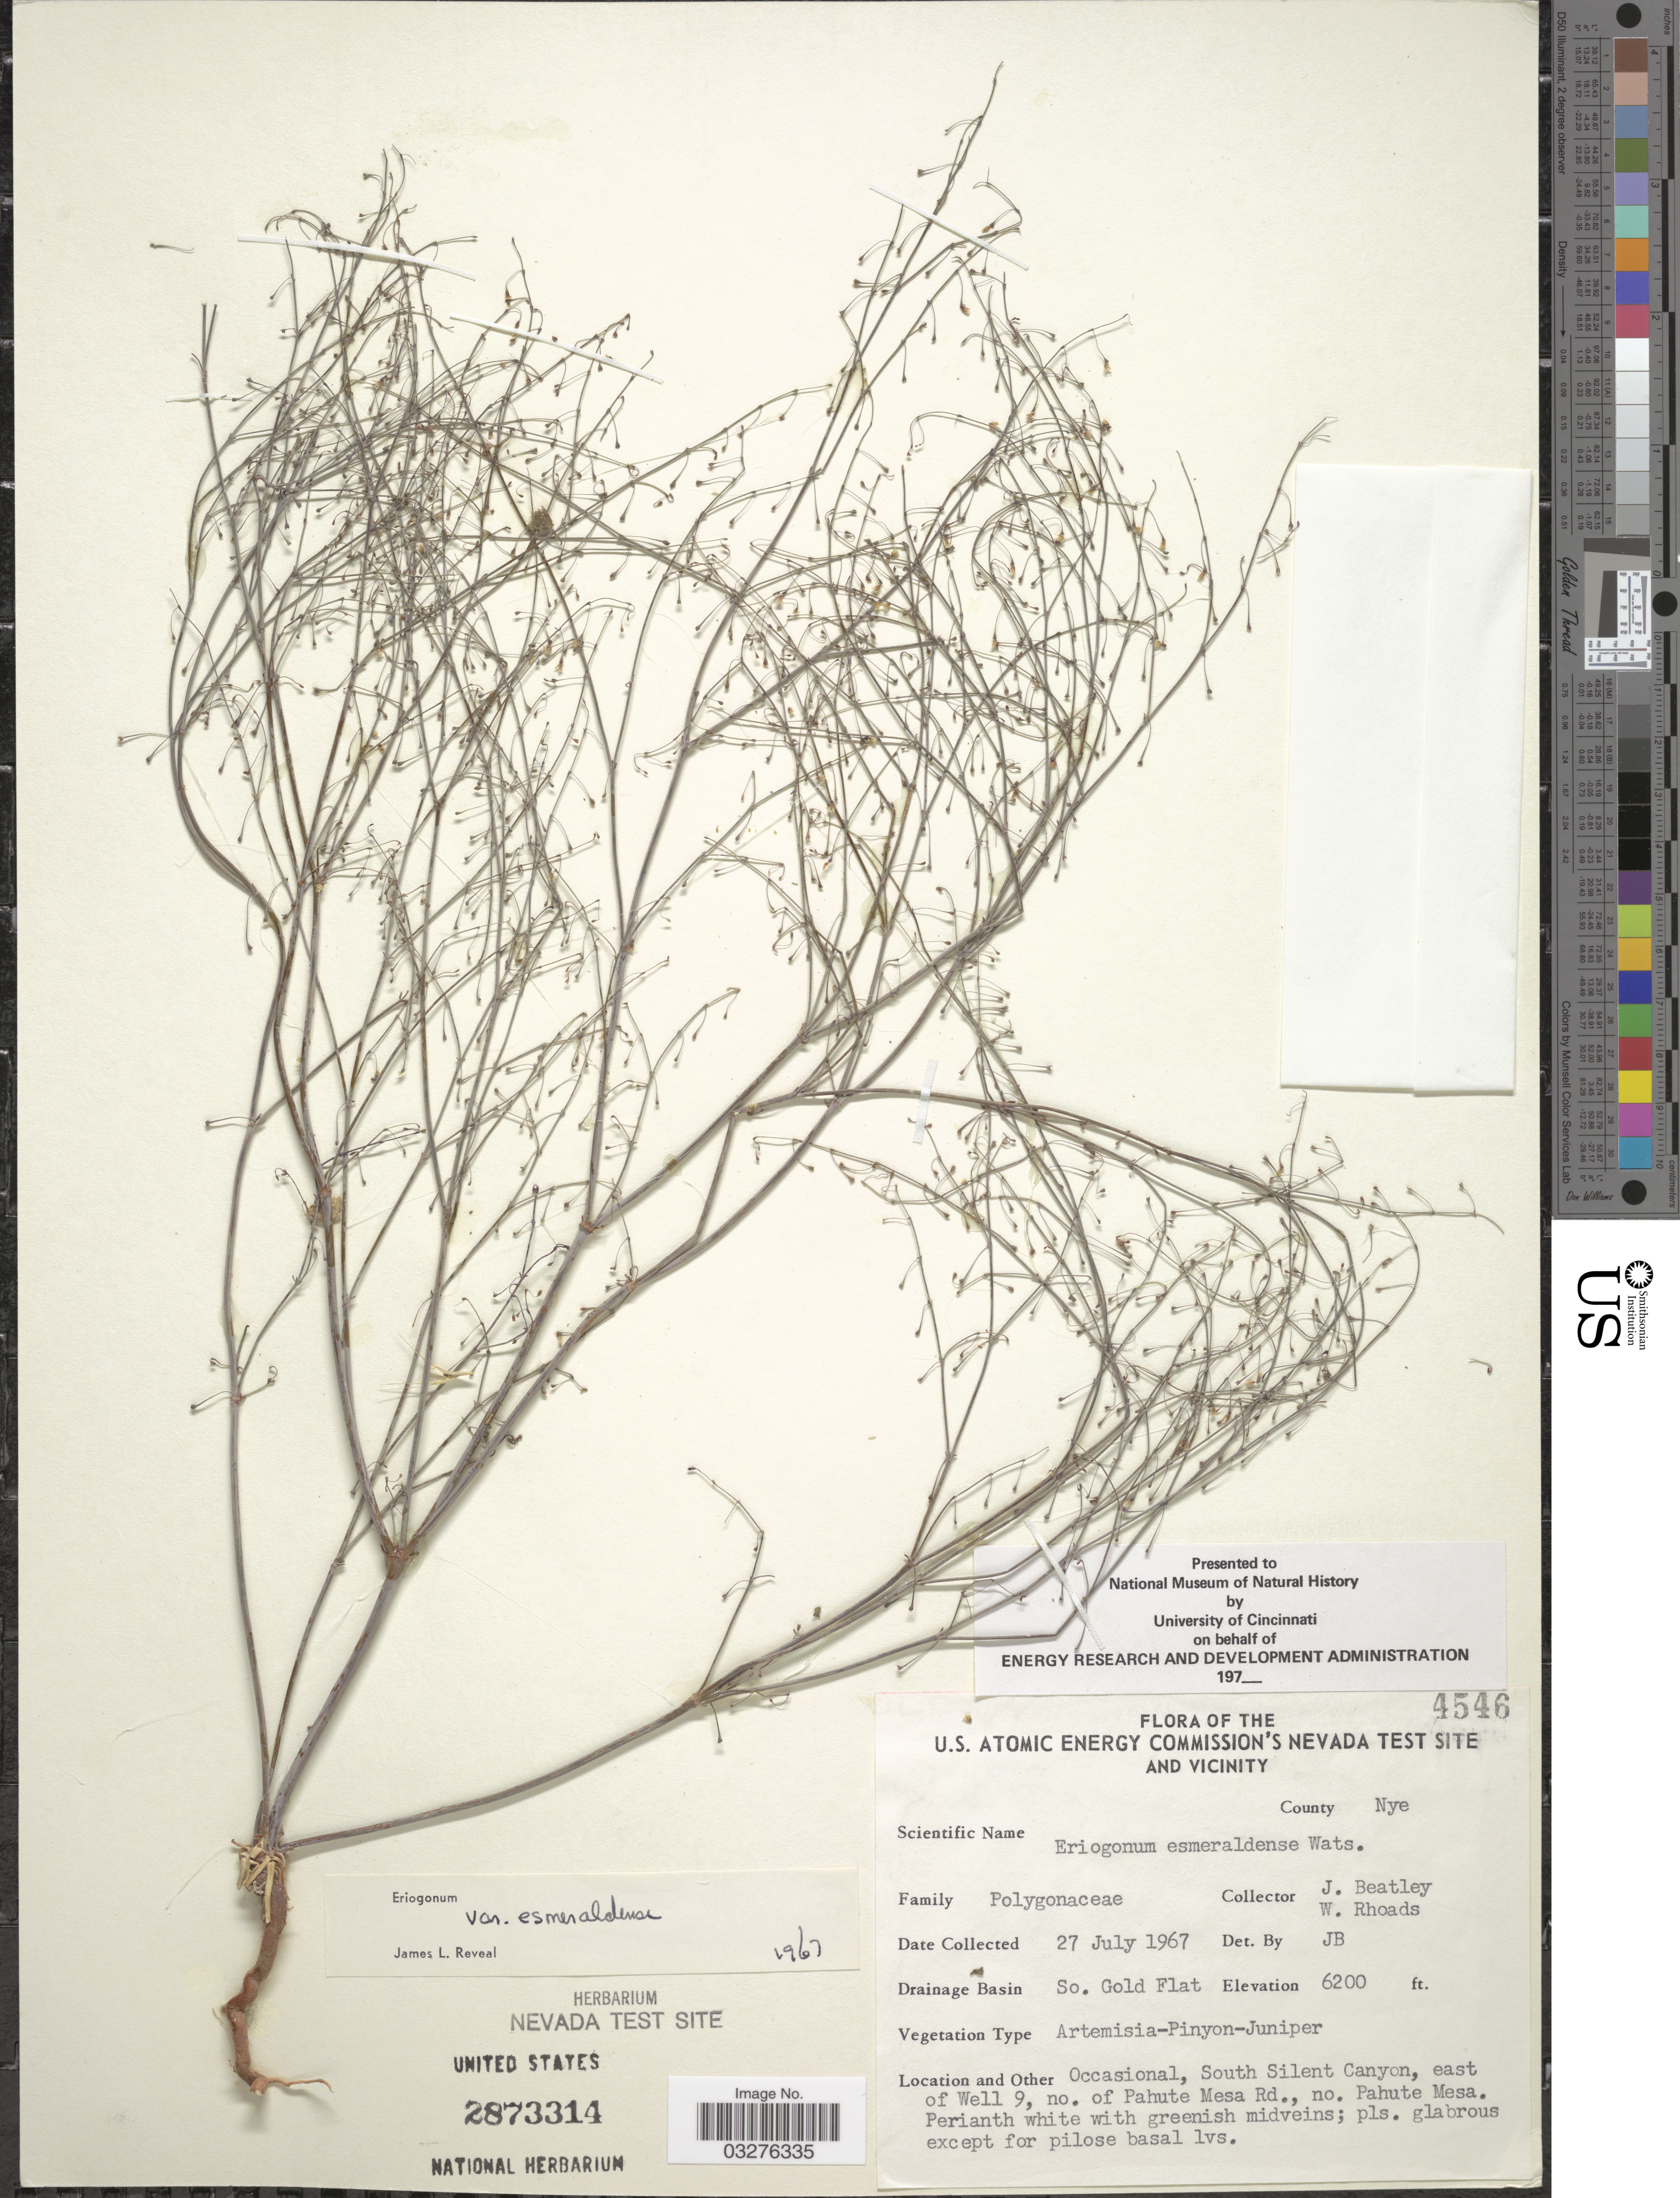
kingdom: Plantae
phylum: Tracheophyta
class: Magnoliopsida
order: Caryophyllales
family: Polygonaceae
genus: Eriogonum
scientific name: Eriogonum esmeraldense var. esmeraldense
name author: S. Watson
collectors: J. C. Beatley & W. Rhoads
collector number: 4546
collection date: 1967-07-27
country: United States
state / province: Nevada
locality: U.S. Atomic Energy Commission's Nevada Test Site and vicinity, County Nye, Drainage Basin So. Gold Flat, South Silent Canyon, east of Well 9, no. of Pahute Mesa Rd., no. Pahute Mesa.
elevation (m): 1890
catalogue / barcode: US 2873314